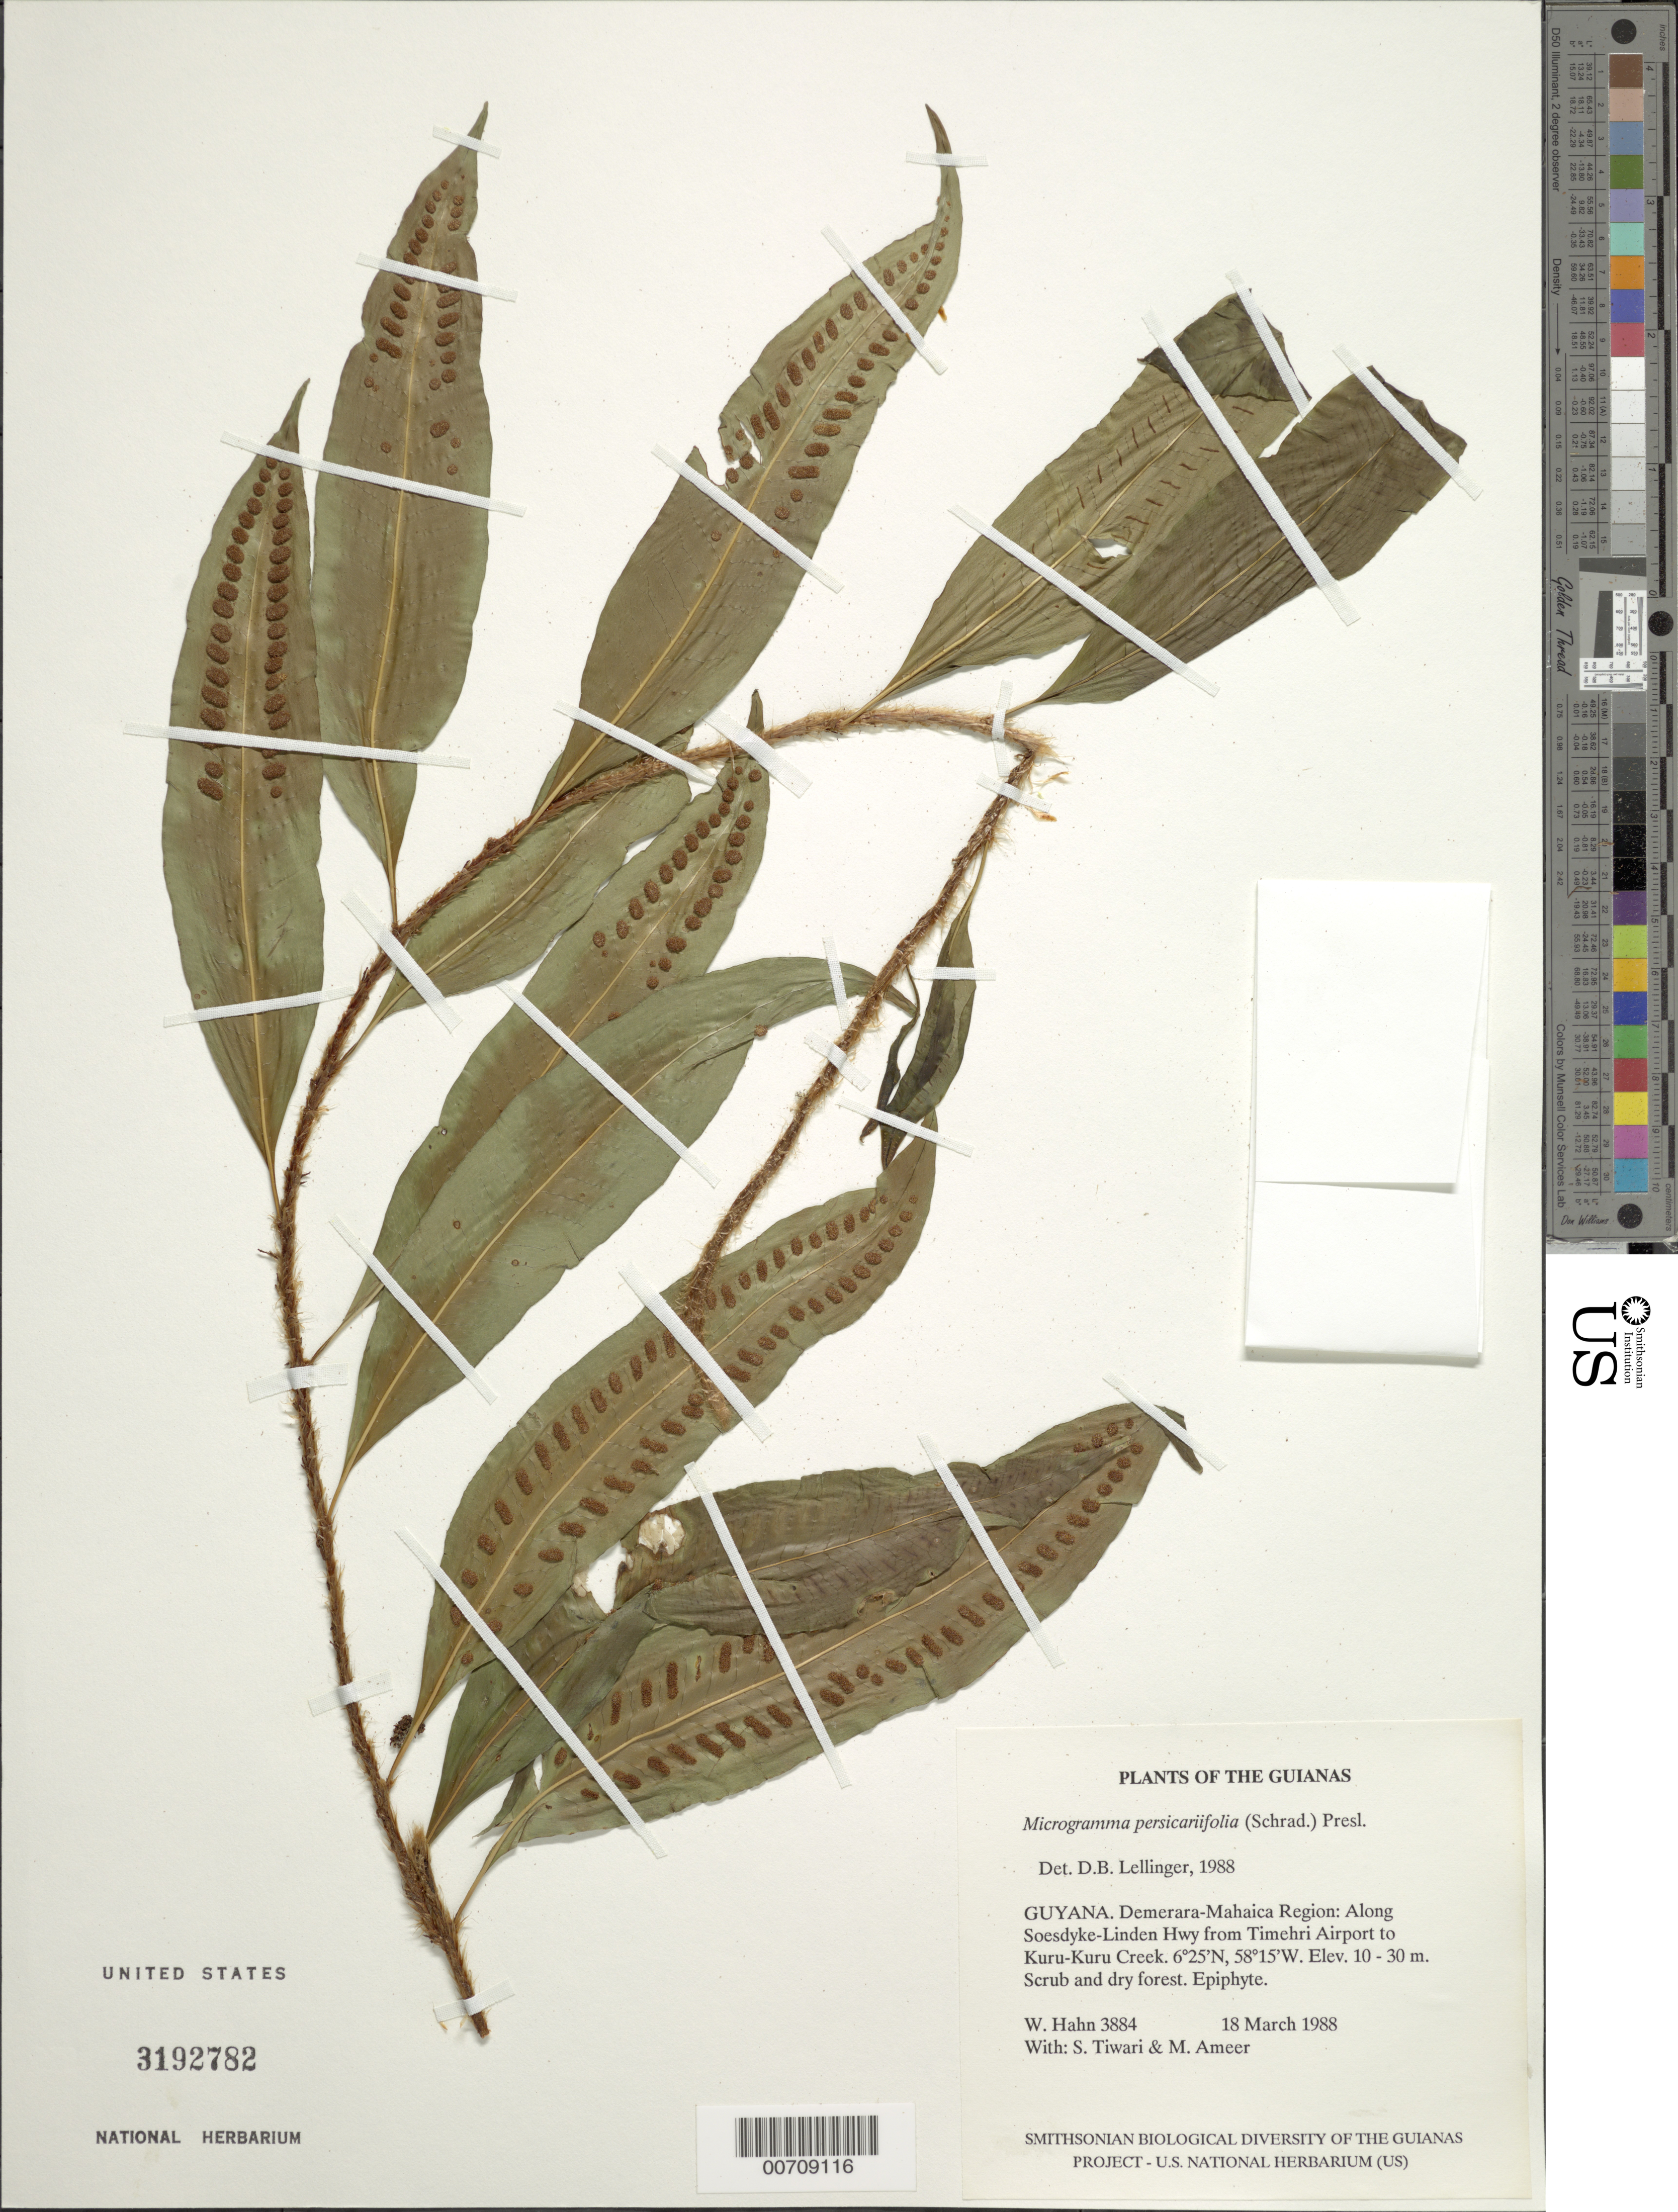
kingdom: Plantae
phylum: Tracheophyta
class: Polypodiopsida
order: Polypodiales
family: Polypodiaceae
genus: Microgramma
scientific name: Microgramma persicariifolia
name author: (Schrad.) C. Presl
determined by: Lellinger, David B., (BOT), Smithsonian Institution - National Museum of Natural History (UNITED STATES)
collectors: W. Hahn, S. Tiwari & M. Ameer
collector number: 3884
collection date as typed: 18 March 1988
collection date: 1988-03-18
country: Guyana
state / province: Demerara-Mahaica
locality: Along Soesdyke-Linden Hwy from Timehri Airport to Kuru-Kuru Creek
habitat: Scrub and dry forest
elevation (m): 10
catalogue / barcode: US 3192782